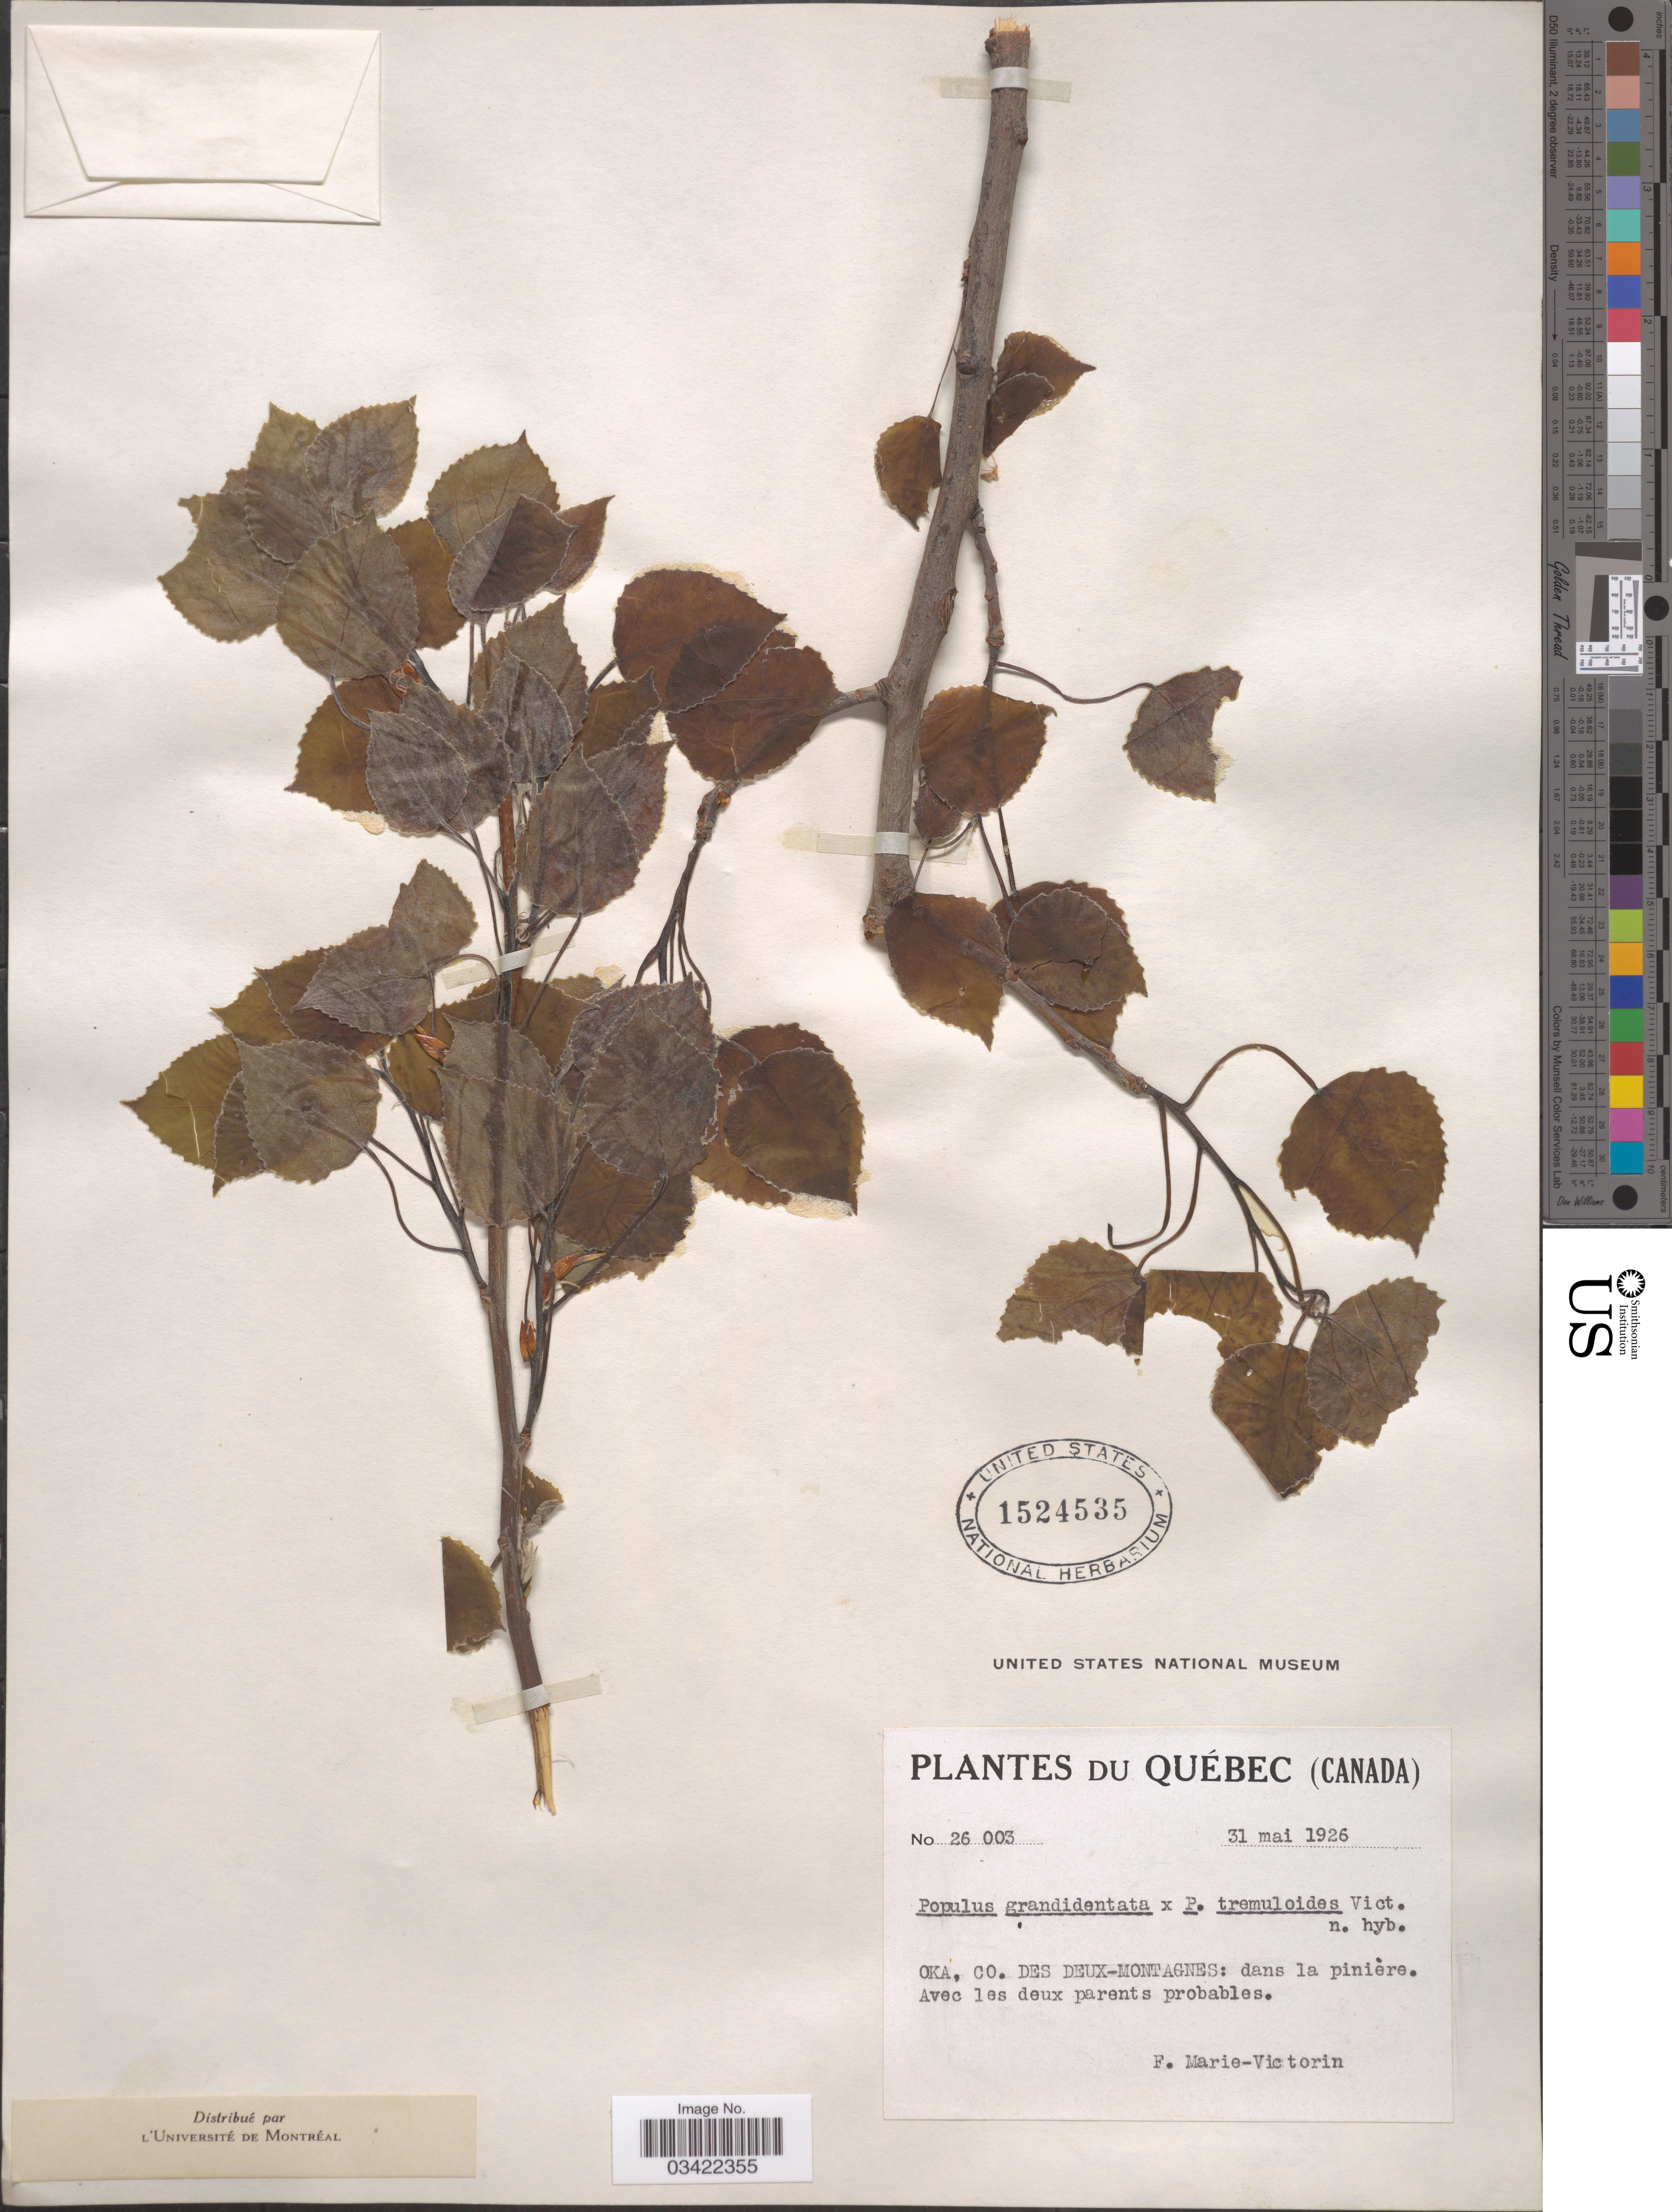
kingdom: Plantae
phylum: Tracheophyta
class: Magnoliopsida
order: Malpighiales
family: Salicaceae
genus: Populus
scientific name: Populus x smithii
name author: B. Boivin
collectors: F. Marie-Victorin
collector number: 26003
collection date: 1926-05-31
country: Canada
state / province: Quebec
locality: Oka, Co. des Deux-Montagnes: dans la pinière,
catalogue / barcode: US 1524535